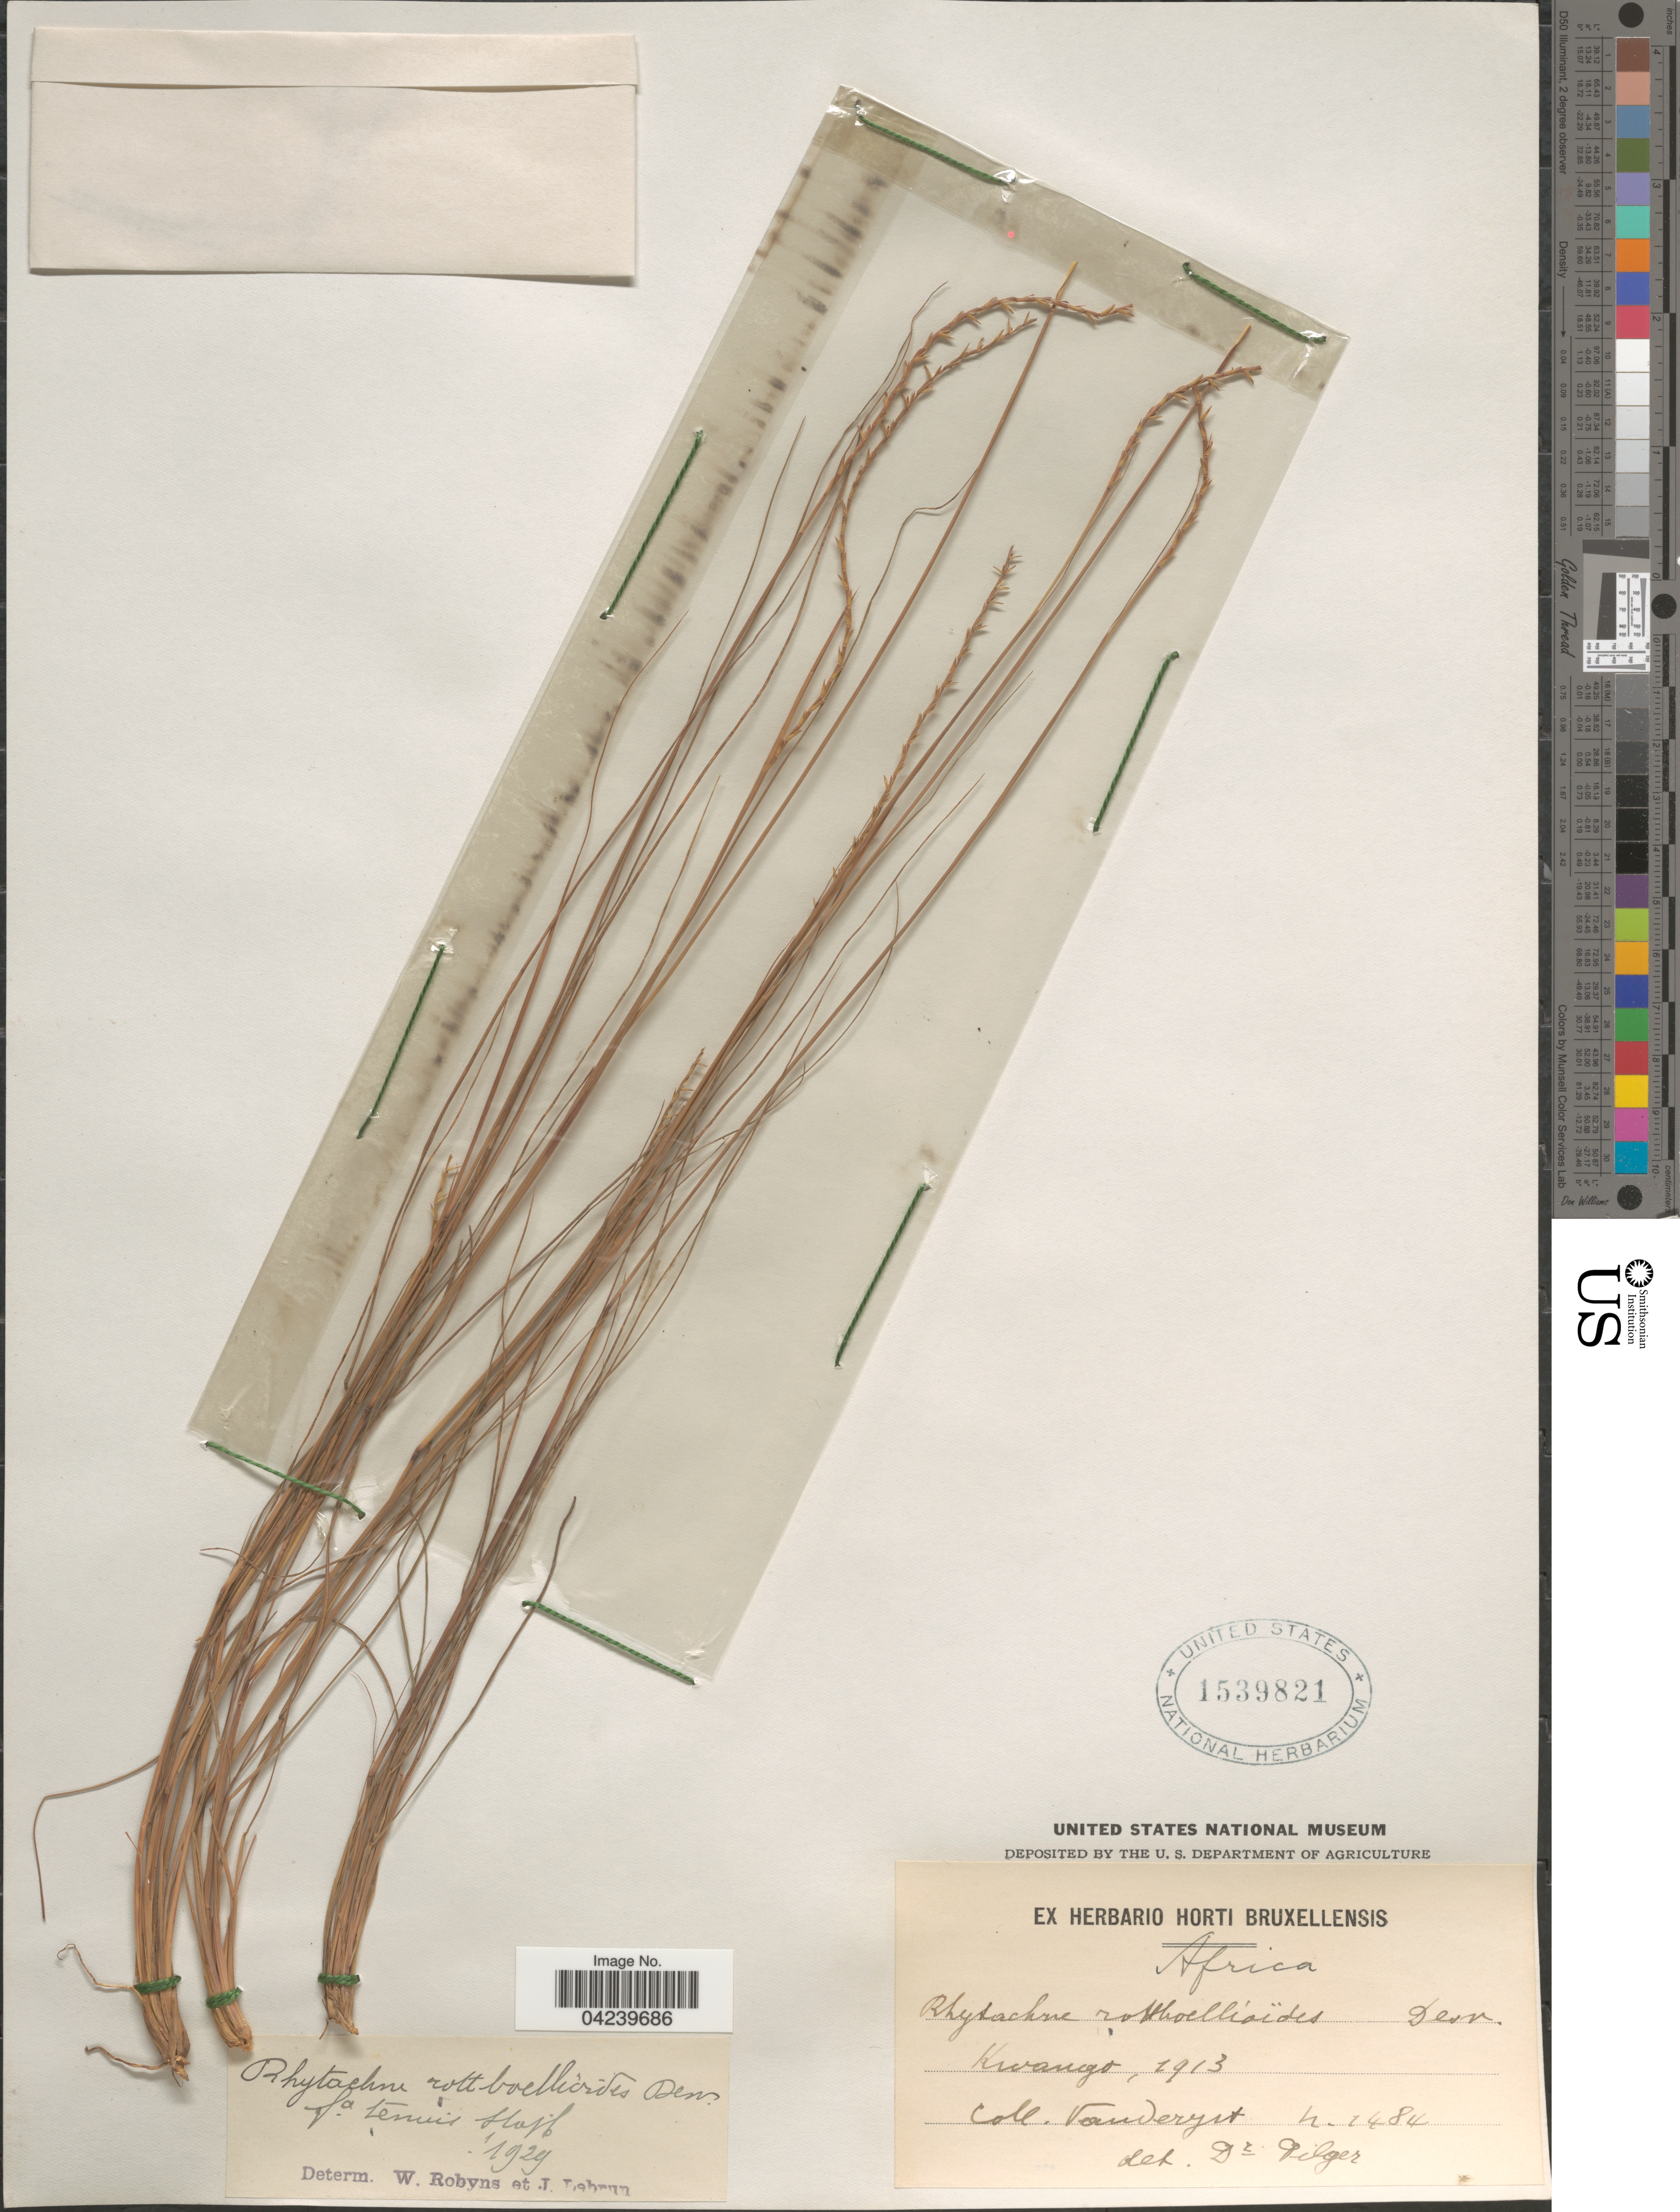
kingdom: Plantae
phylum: Tracheophyta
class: Liliopsida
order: Poales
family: Poaceae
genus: Rhytachne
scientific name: Rhytachne rottboellioides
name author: Desv.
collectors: Vanderyst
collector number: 2484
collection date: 1913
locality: Kwango.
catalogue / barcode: US 1539821